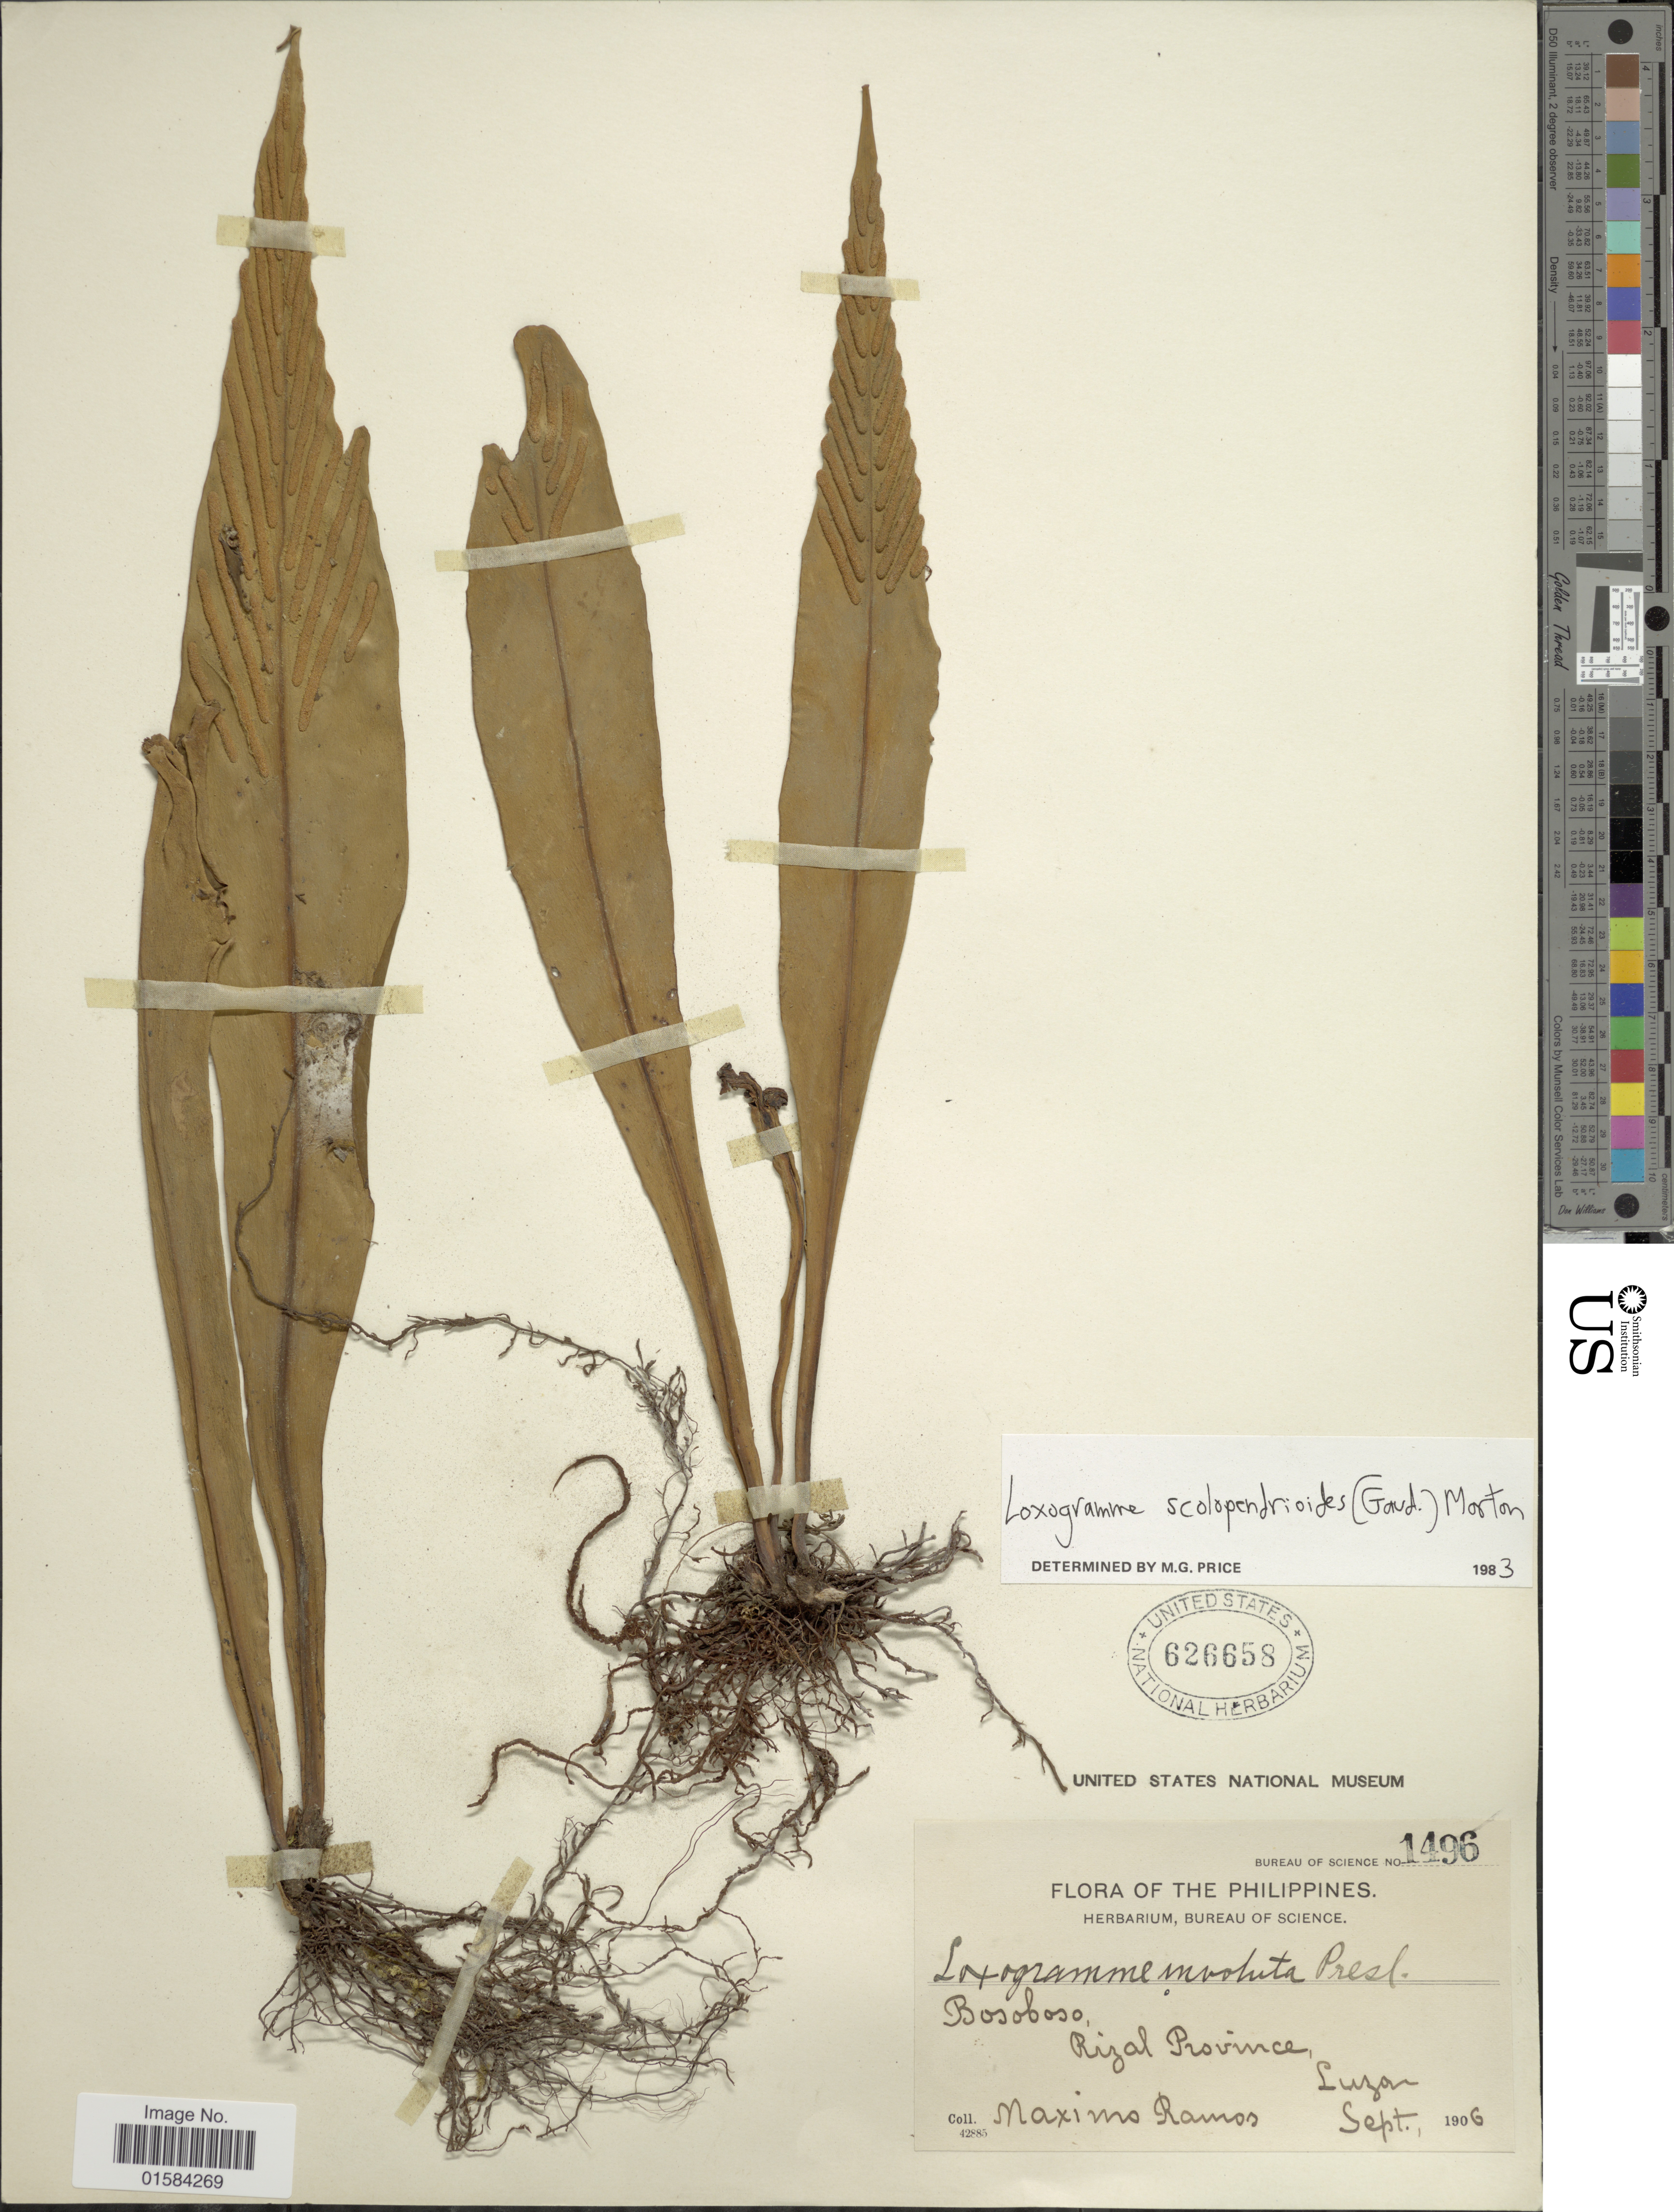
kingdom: Plantae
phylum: Tracheophyta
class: Polypodiopsida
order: Polypodiales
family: Polypodiaceae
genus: Loxogramme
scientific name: Loxogramme scolopendrioides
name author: (Gaudich.) C.V. Morton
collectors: M. Ramos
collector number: Bureau of Science 1496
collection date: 1906-09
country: Philippines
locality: Bosoboso, Rizal Province, Luzon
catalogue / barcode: US 626658